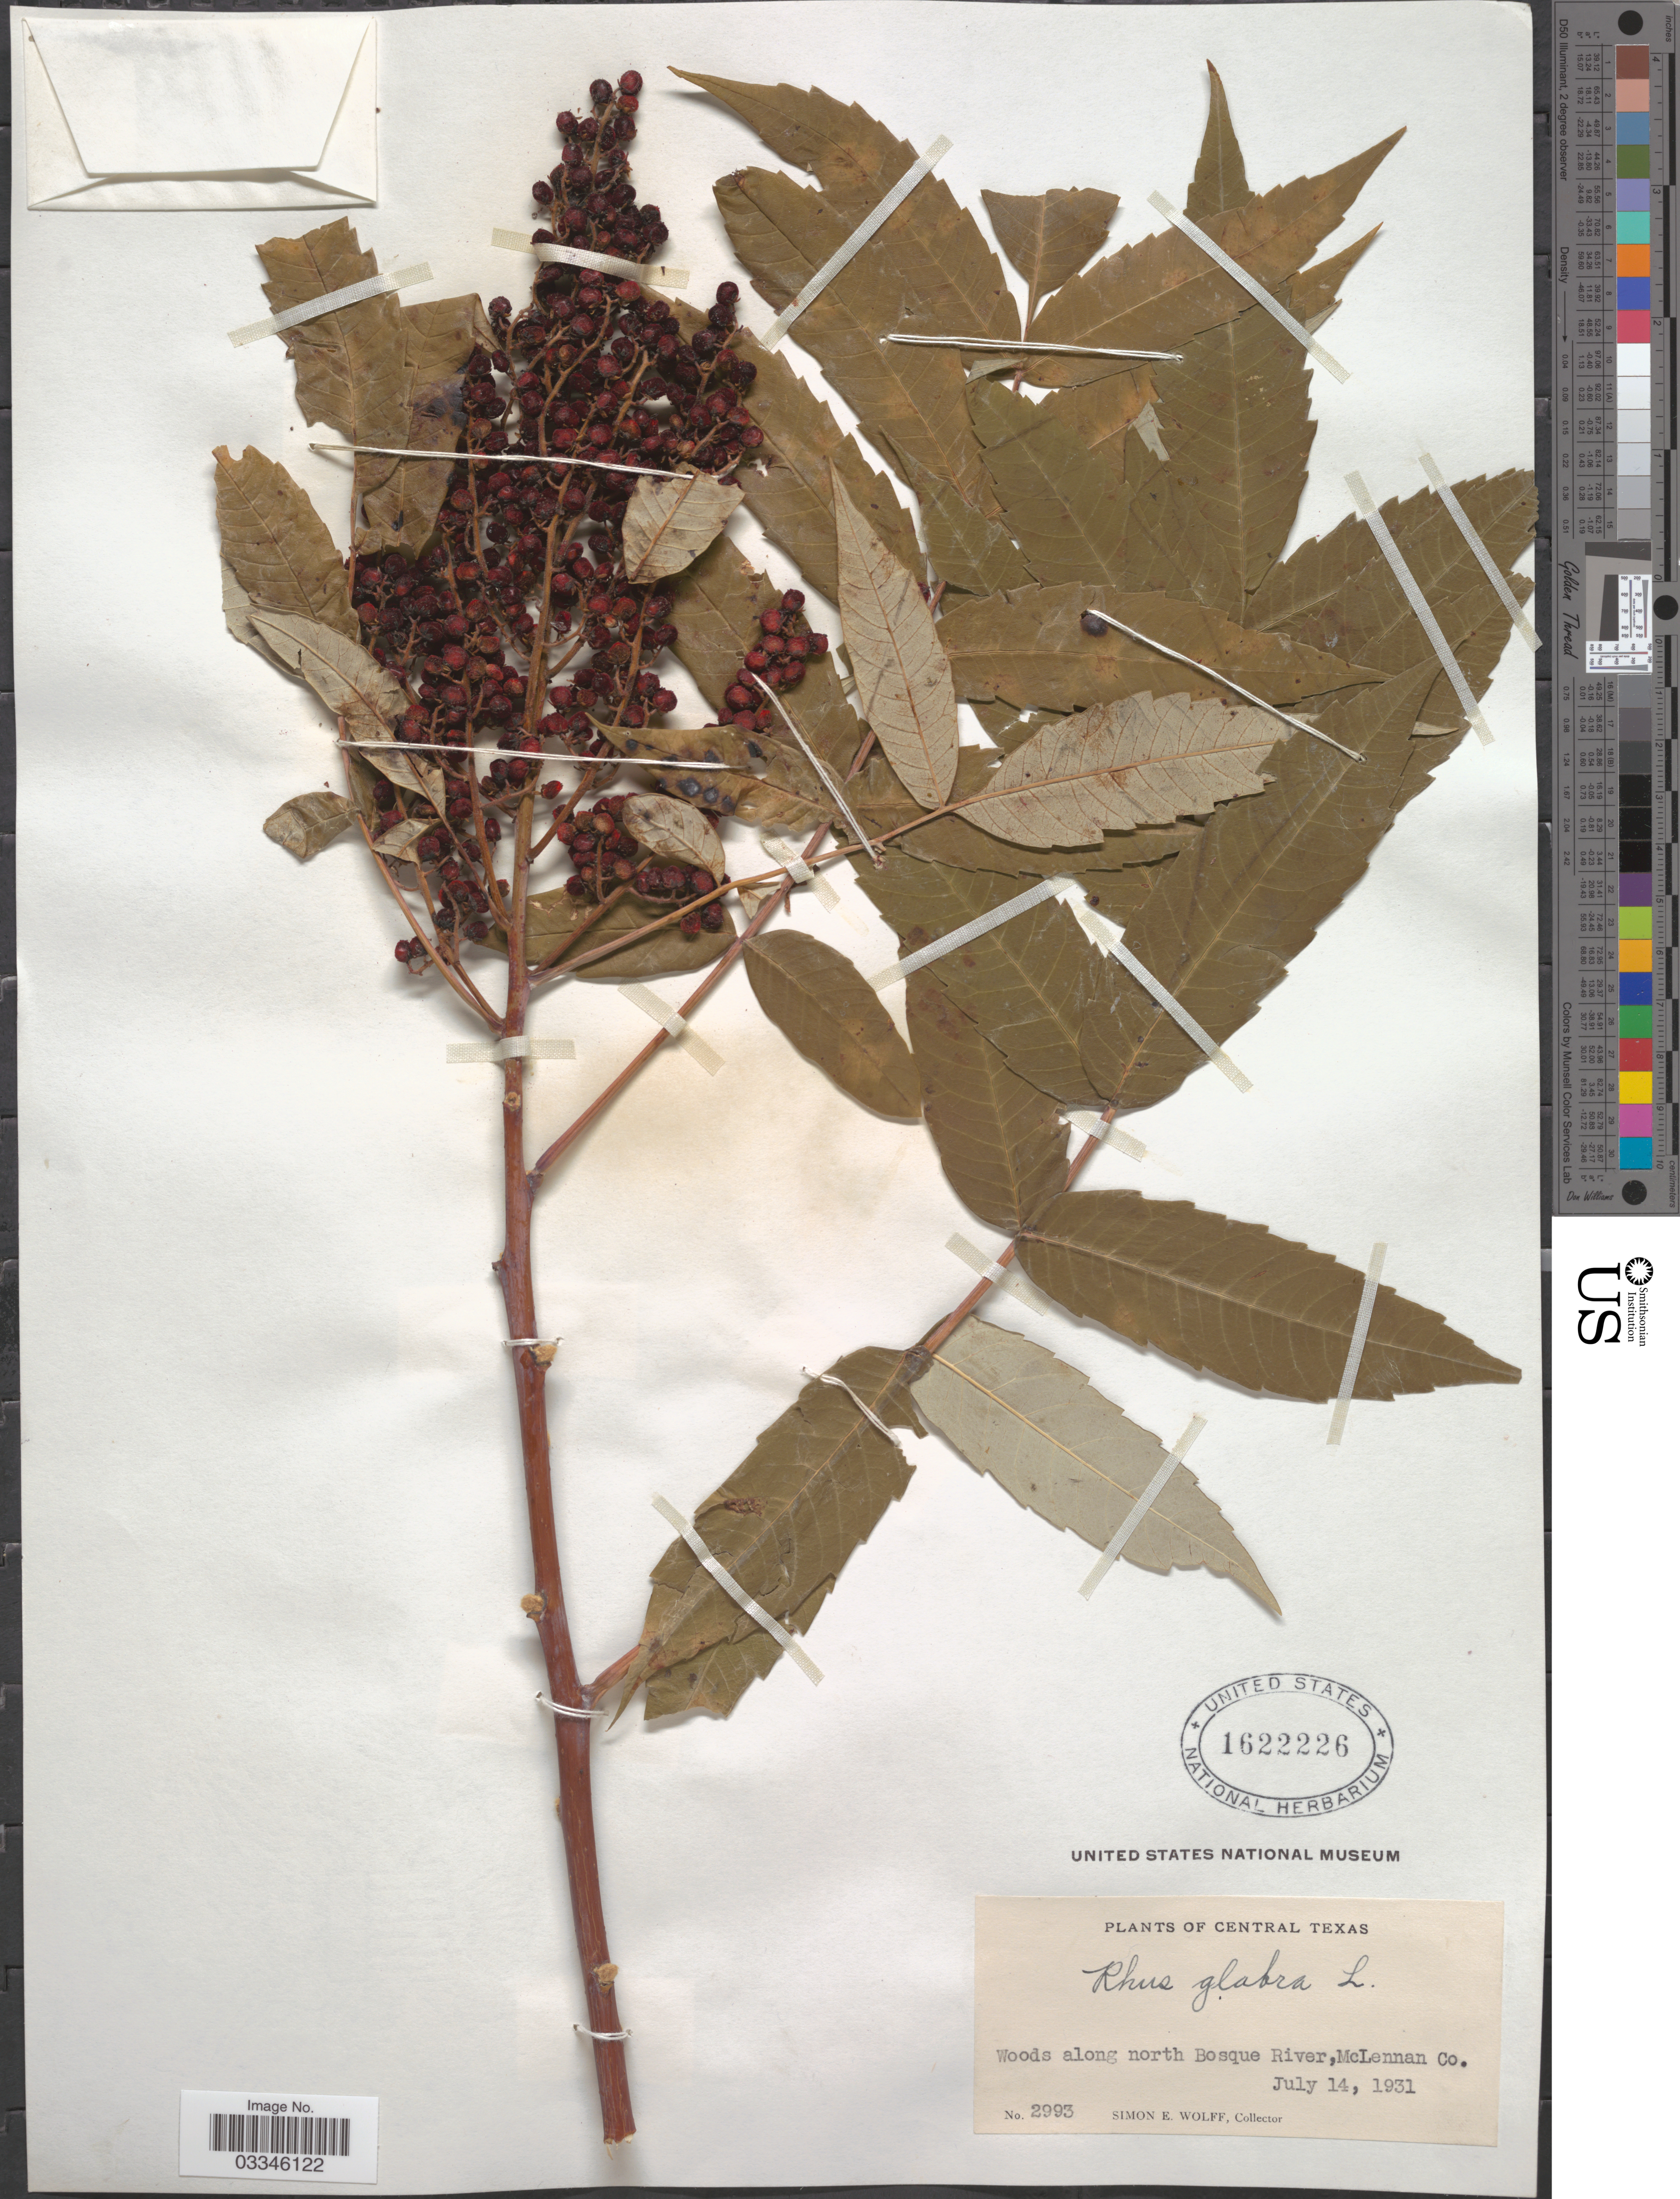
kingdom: Plantae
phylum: Tracheophyta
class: Magnoliopsida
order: Sapindales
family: Anacardiaceae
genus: Rhus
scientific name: Rhus glabra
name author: L.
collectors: S. E. Wolff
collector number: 2993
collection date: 1931-07-14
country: United States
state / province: Texas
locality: Central Texas. Woods along north Bosque River, McLennan Co.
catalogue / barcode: US 1622226